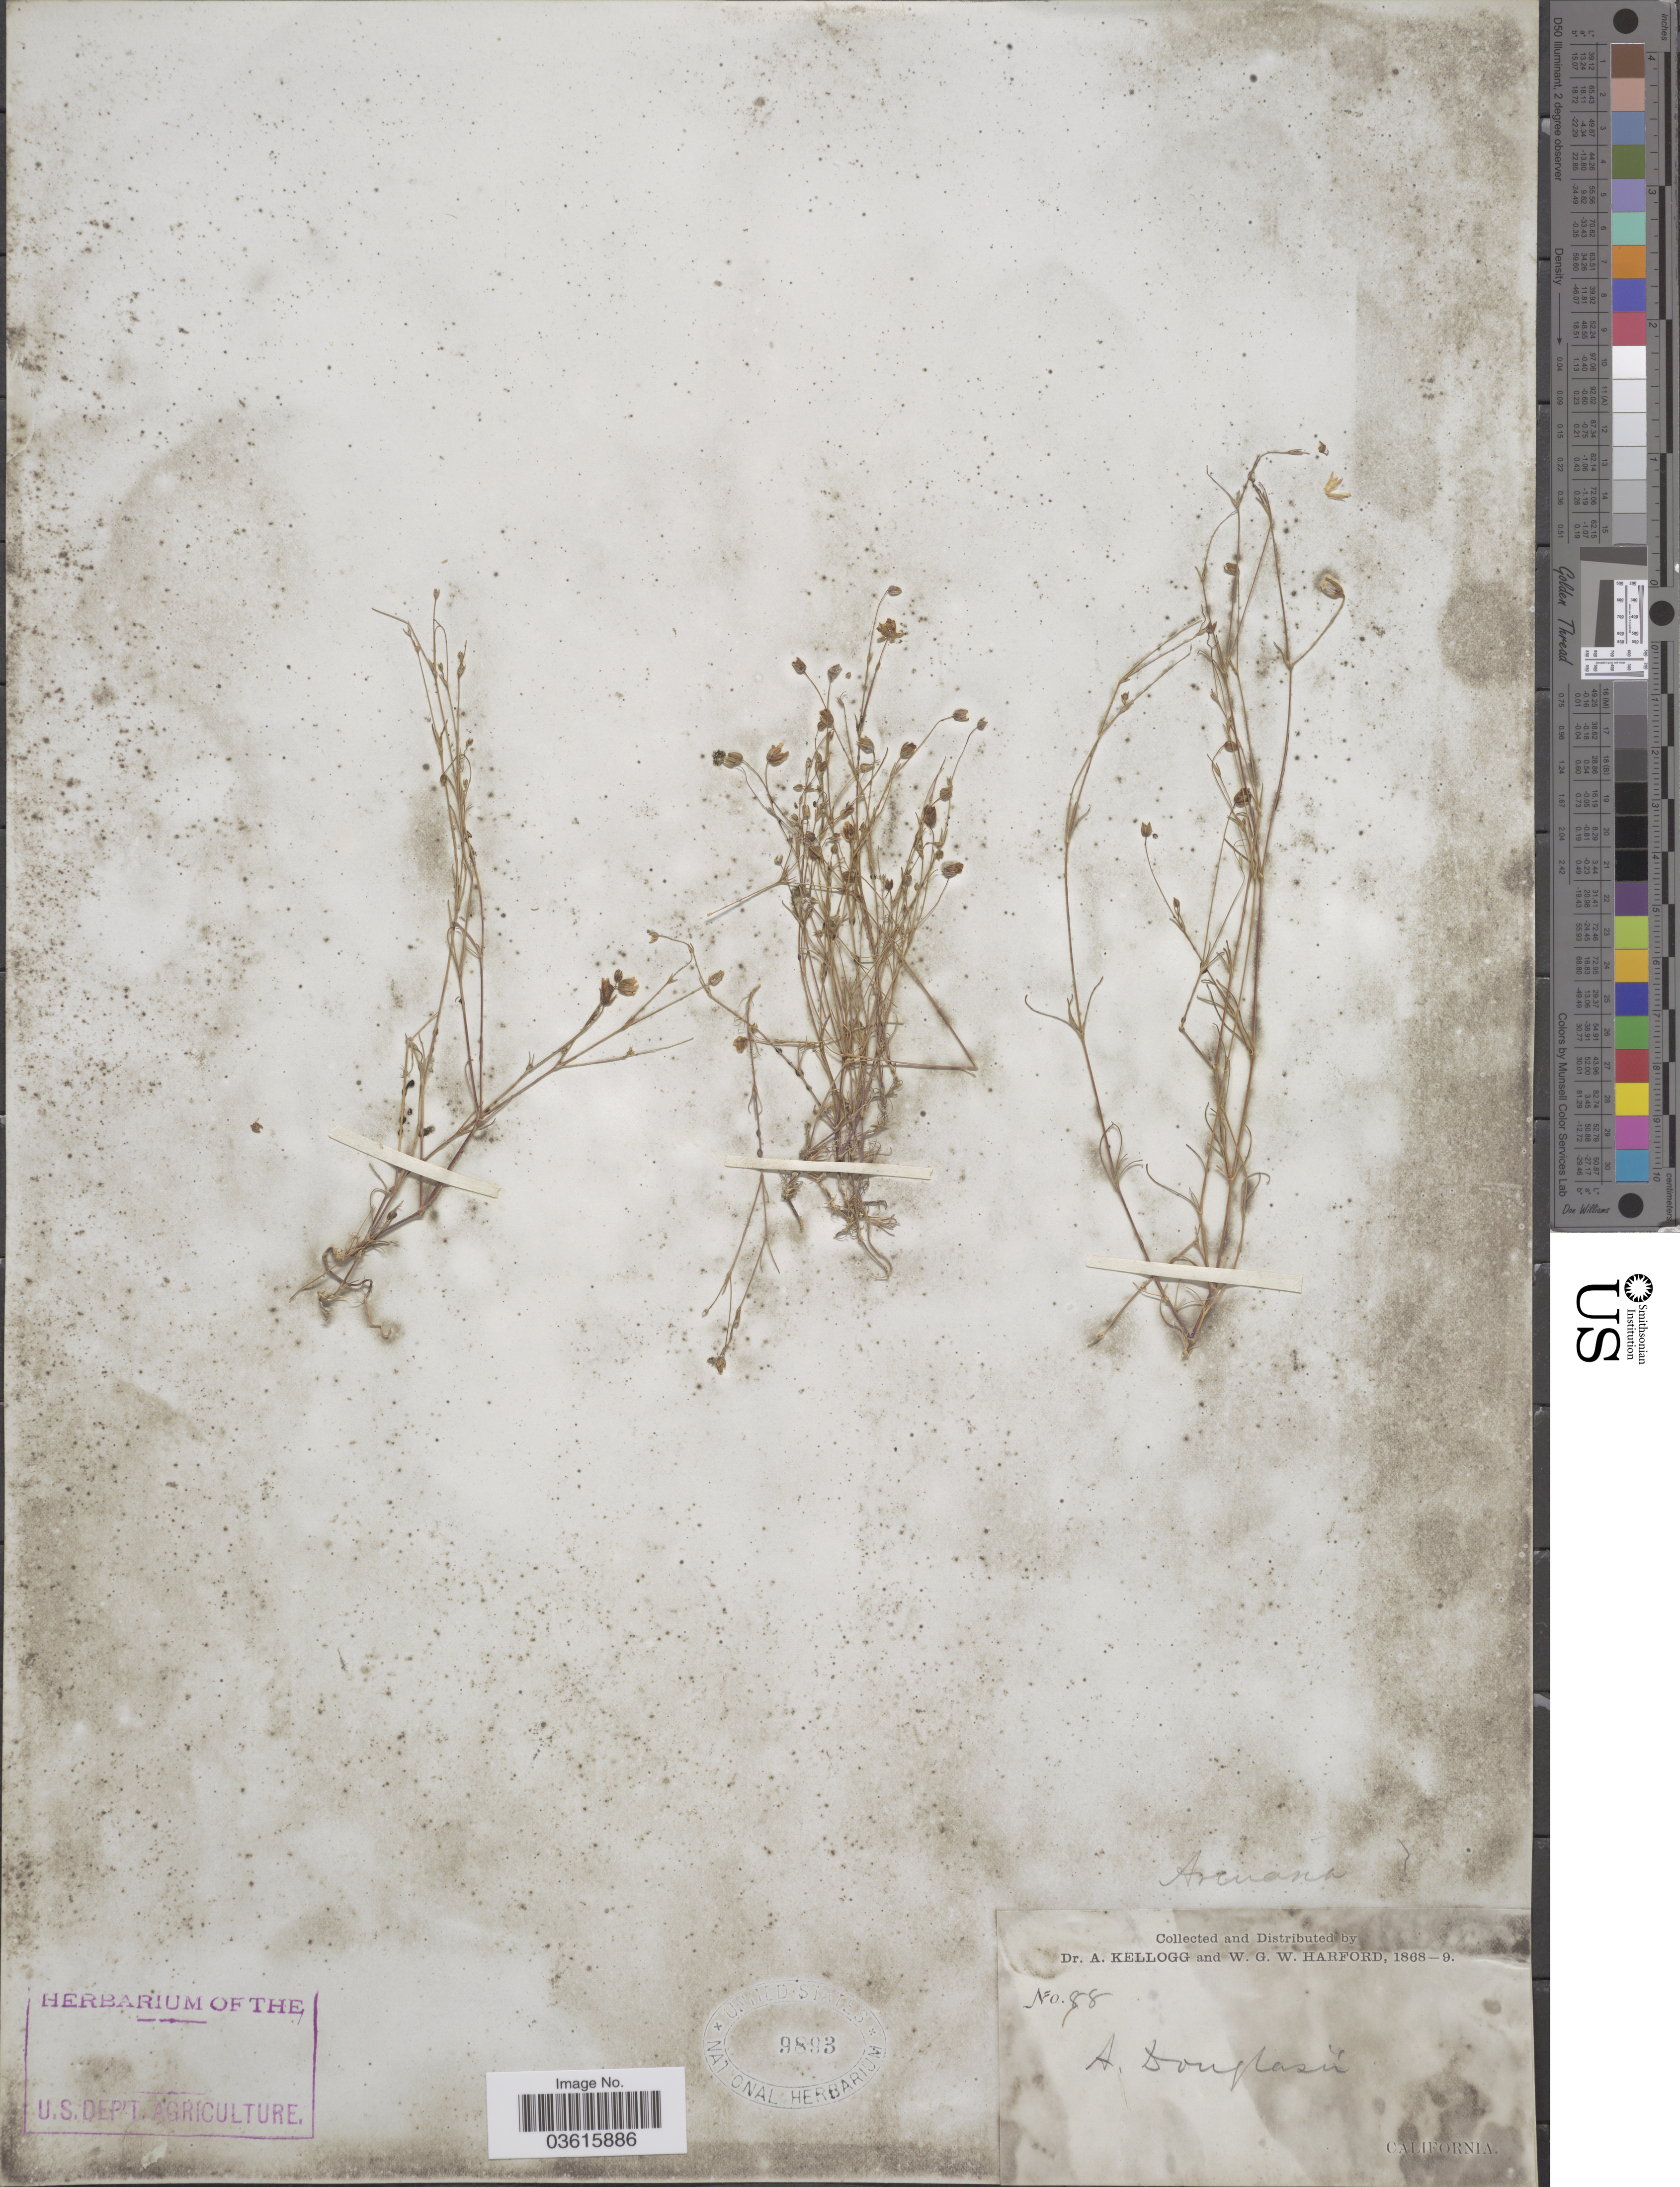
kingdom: Plantae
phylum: Tracheophyta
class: Magnoliopsida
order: Caryophyllales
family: Caryophyllaceae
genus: Minuartia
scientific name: Minuartia douglasii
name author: Mattf.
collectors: A. Kellogg & W. G. W. Harford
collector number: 88*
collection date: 1868/1869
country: United States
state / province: California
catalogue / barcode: US 9893